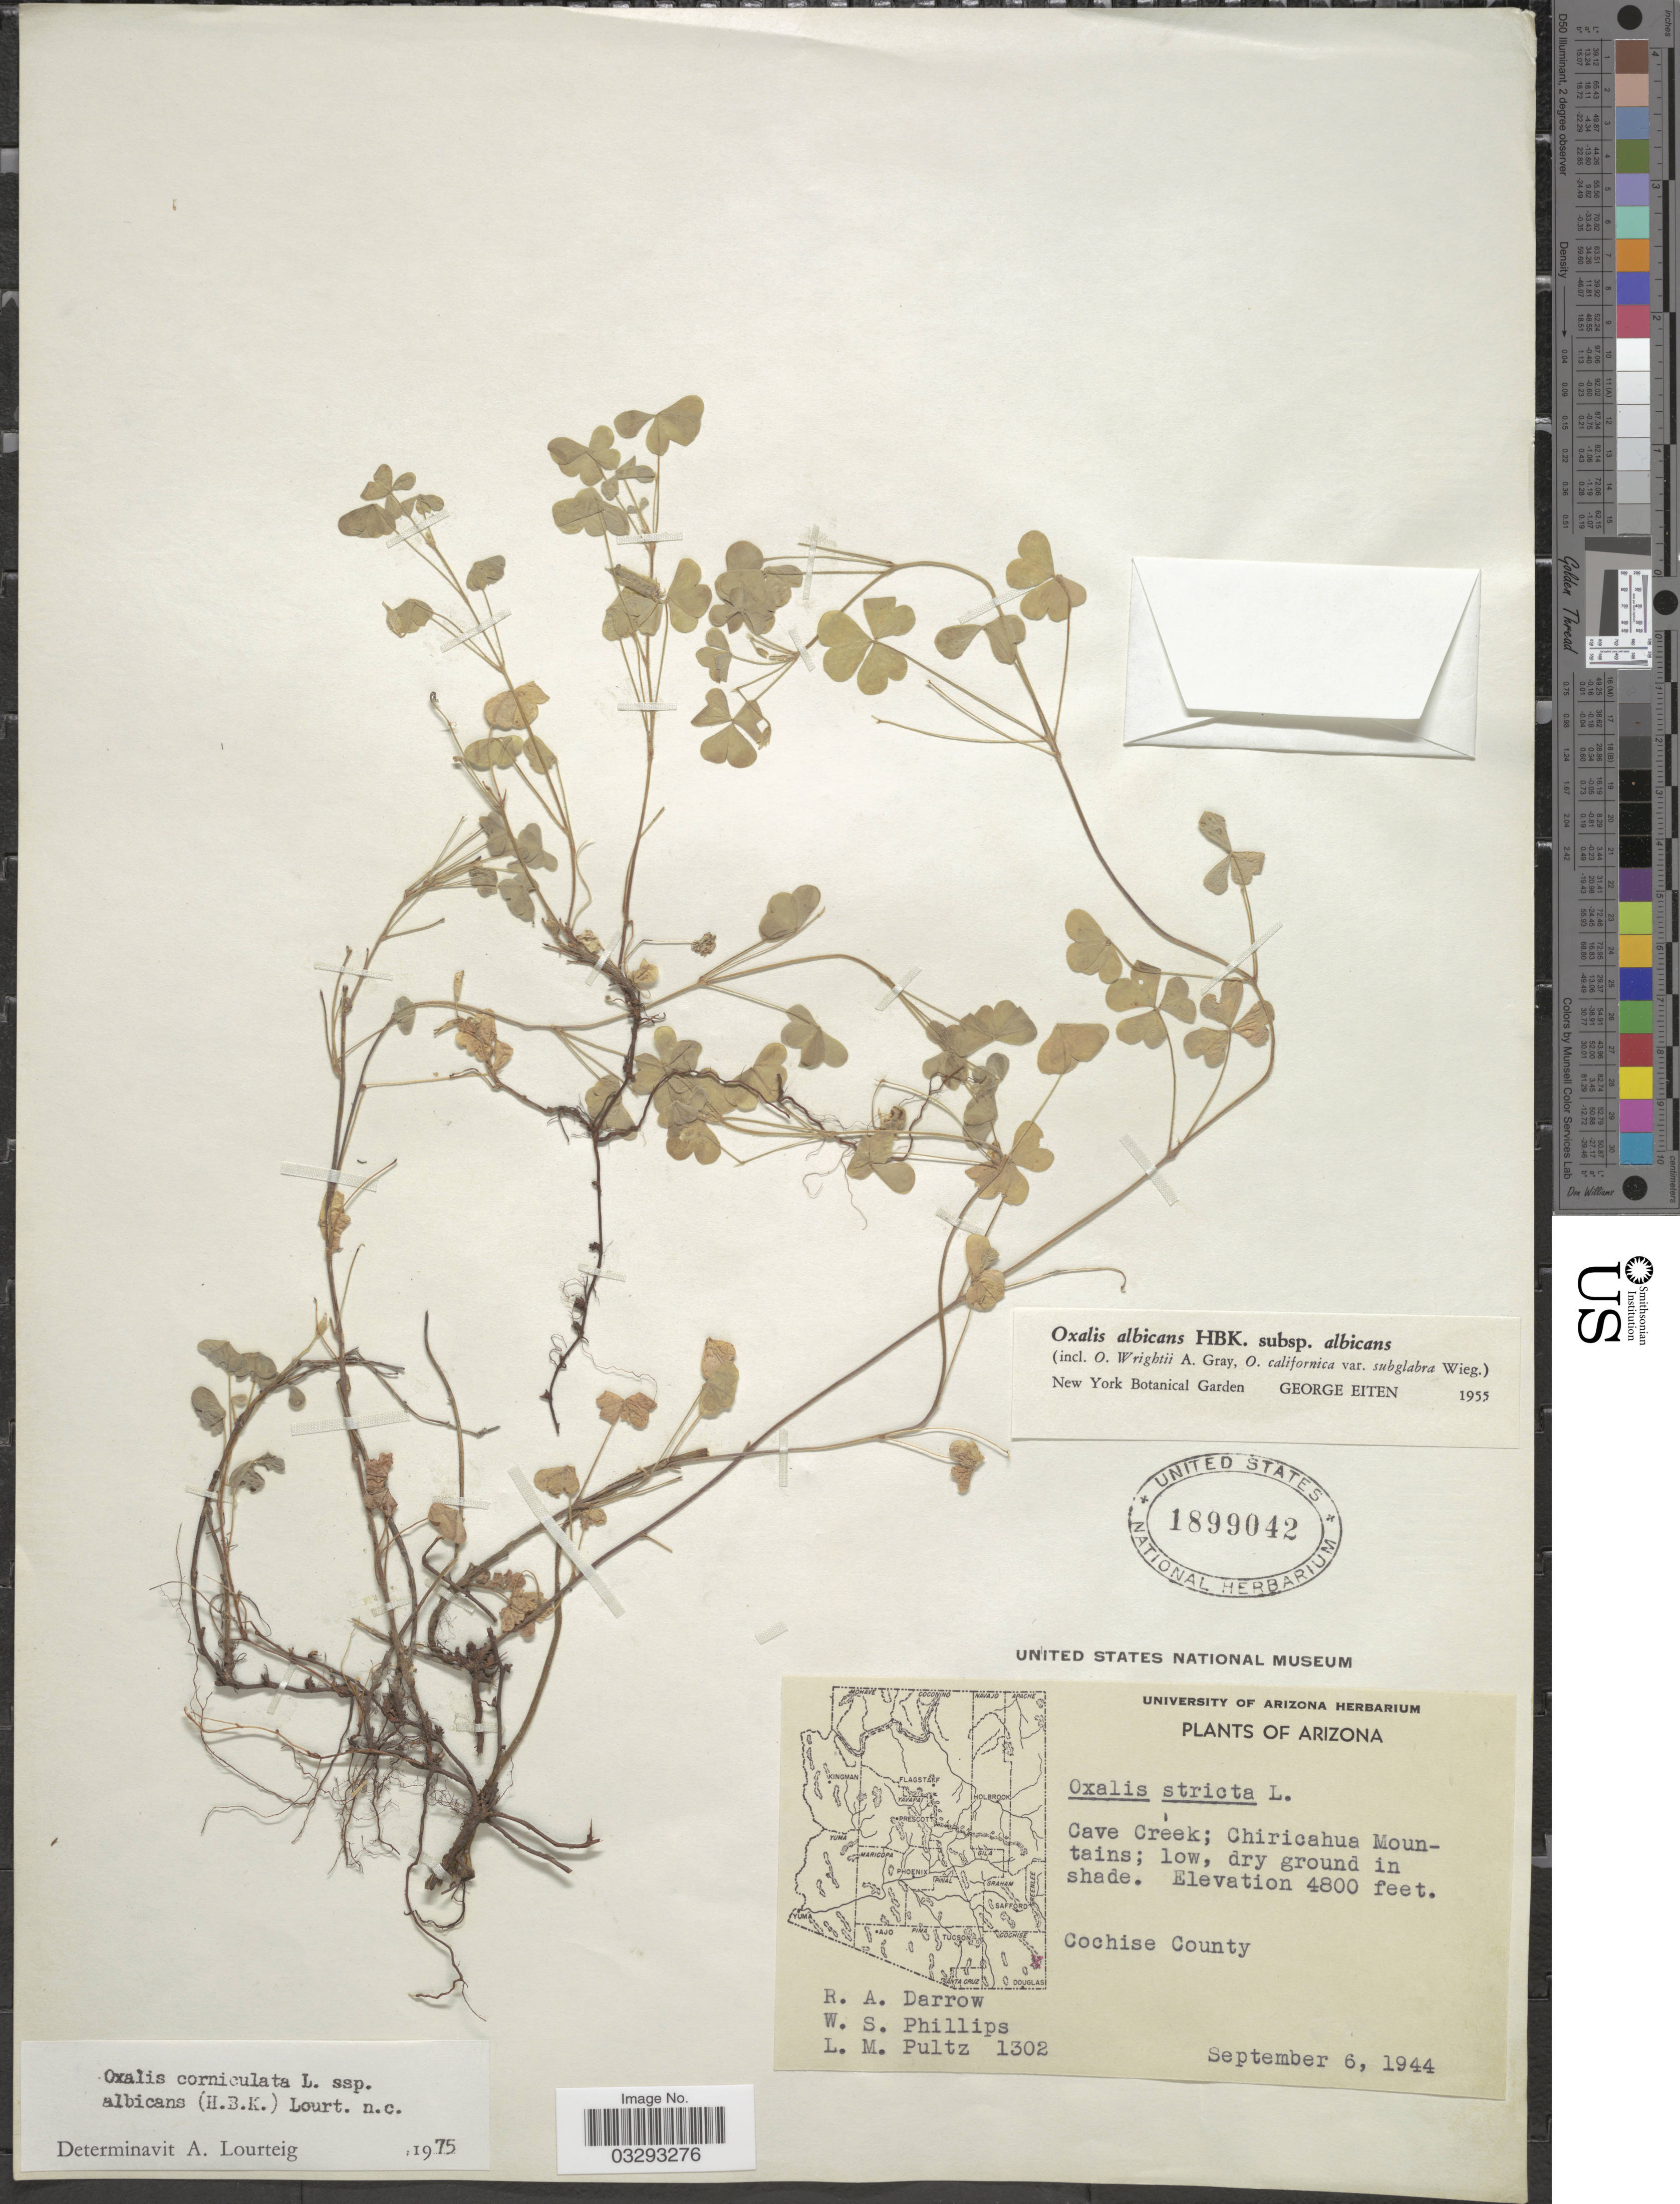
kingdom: Plantae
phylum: Tracheophyta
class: Magnoliopsida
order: Oxalidales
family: Oxalidaceae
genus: Oxalis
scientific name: Oxalis corniculata subsp. albicans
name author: (Kunth) Lourteig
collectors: R. A. Darrow, W. S. Phillips & L. Pultz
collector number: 1302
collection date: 1944-09-06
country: United States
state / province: Arizona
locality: Cave Creek; Chiricahua Mountains. Cochise County.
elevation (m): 1463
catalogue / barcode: US 1899042